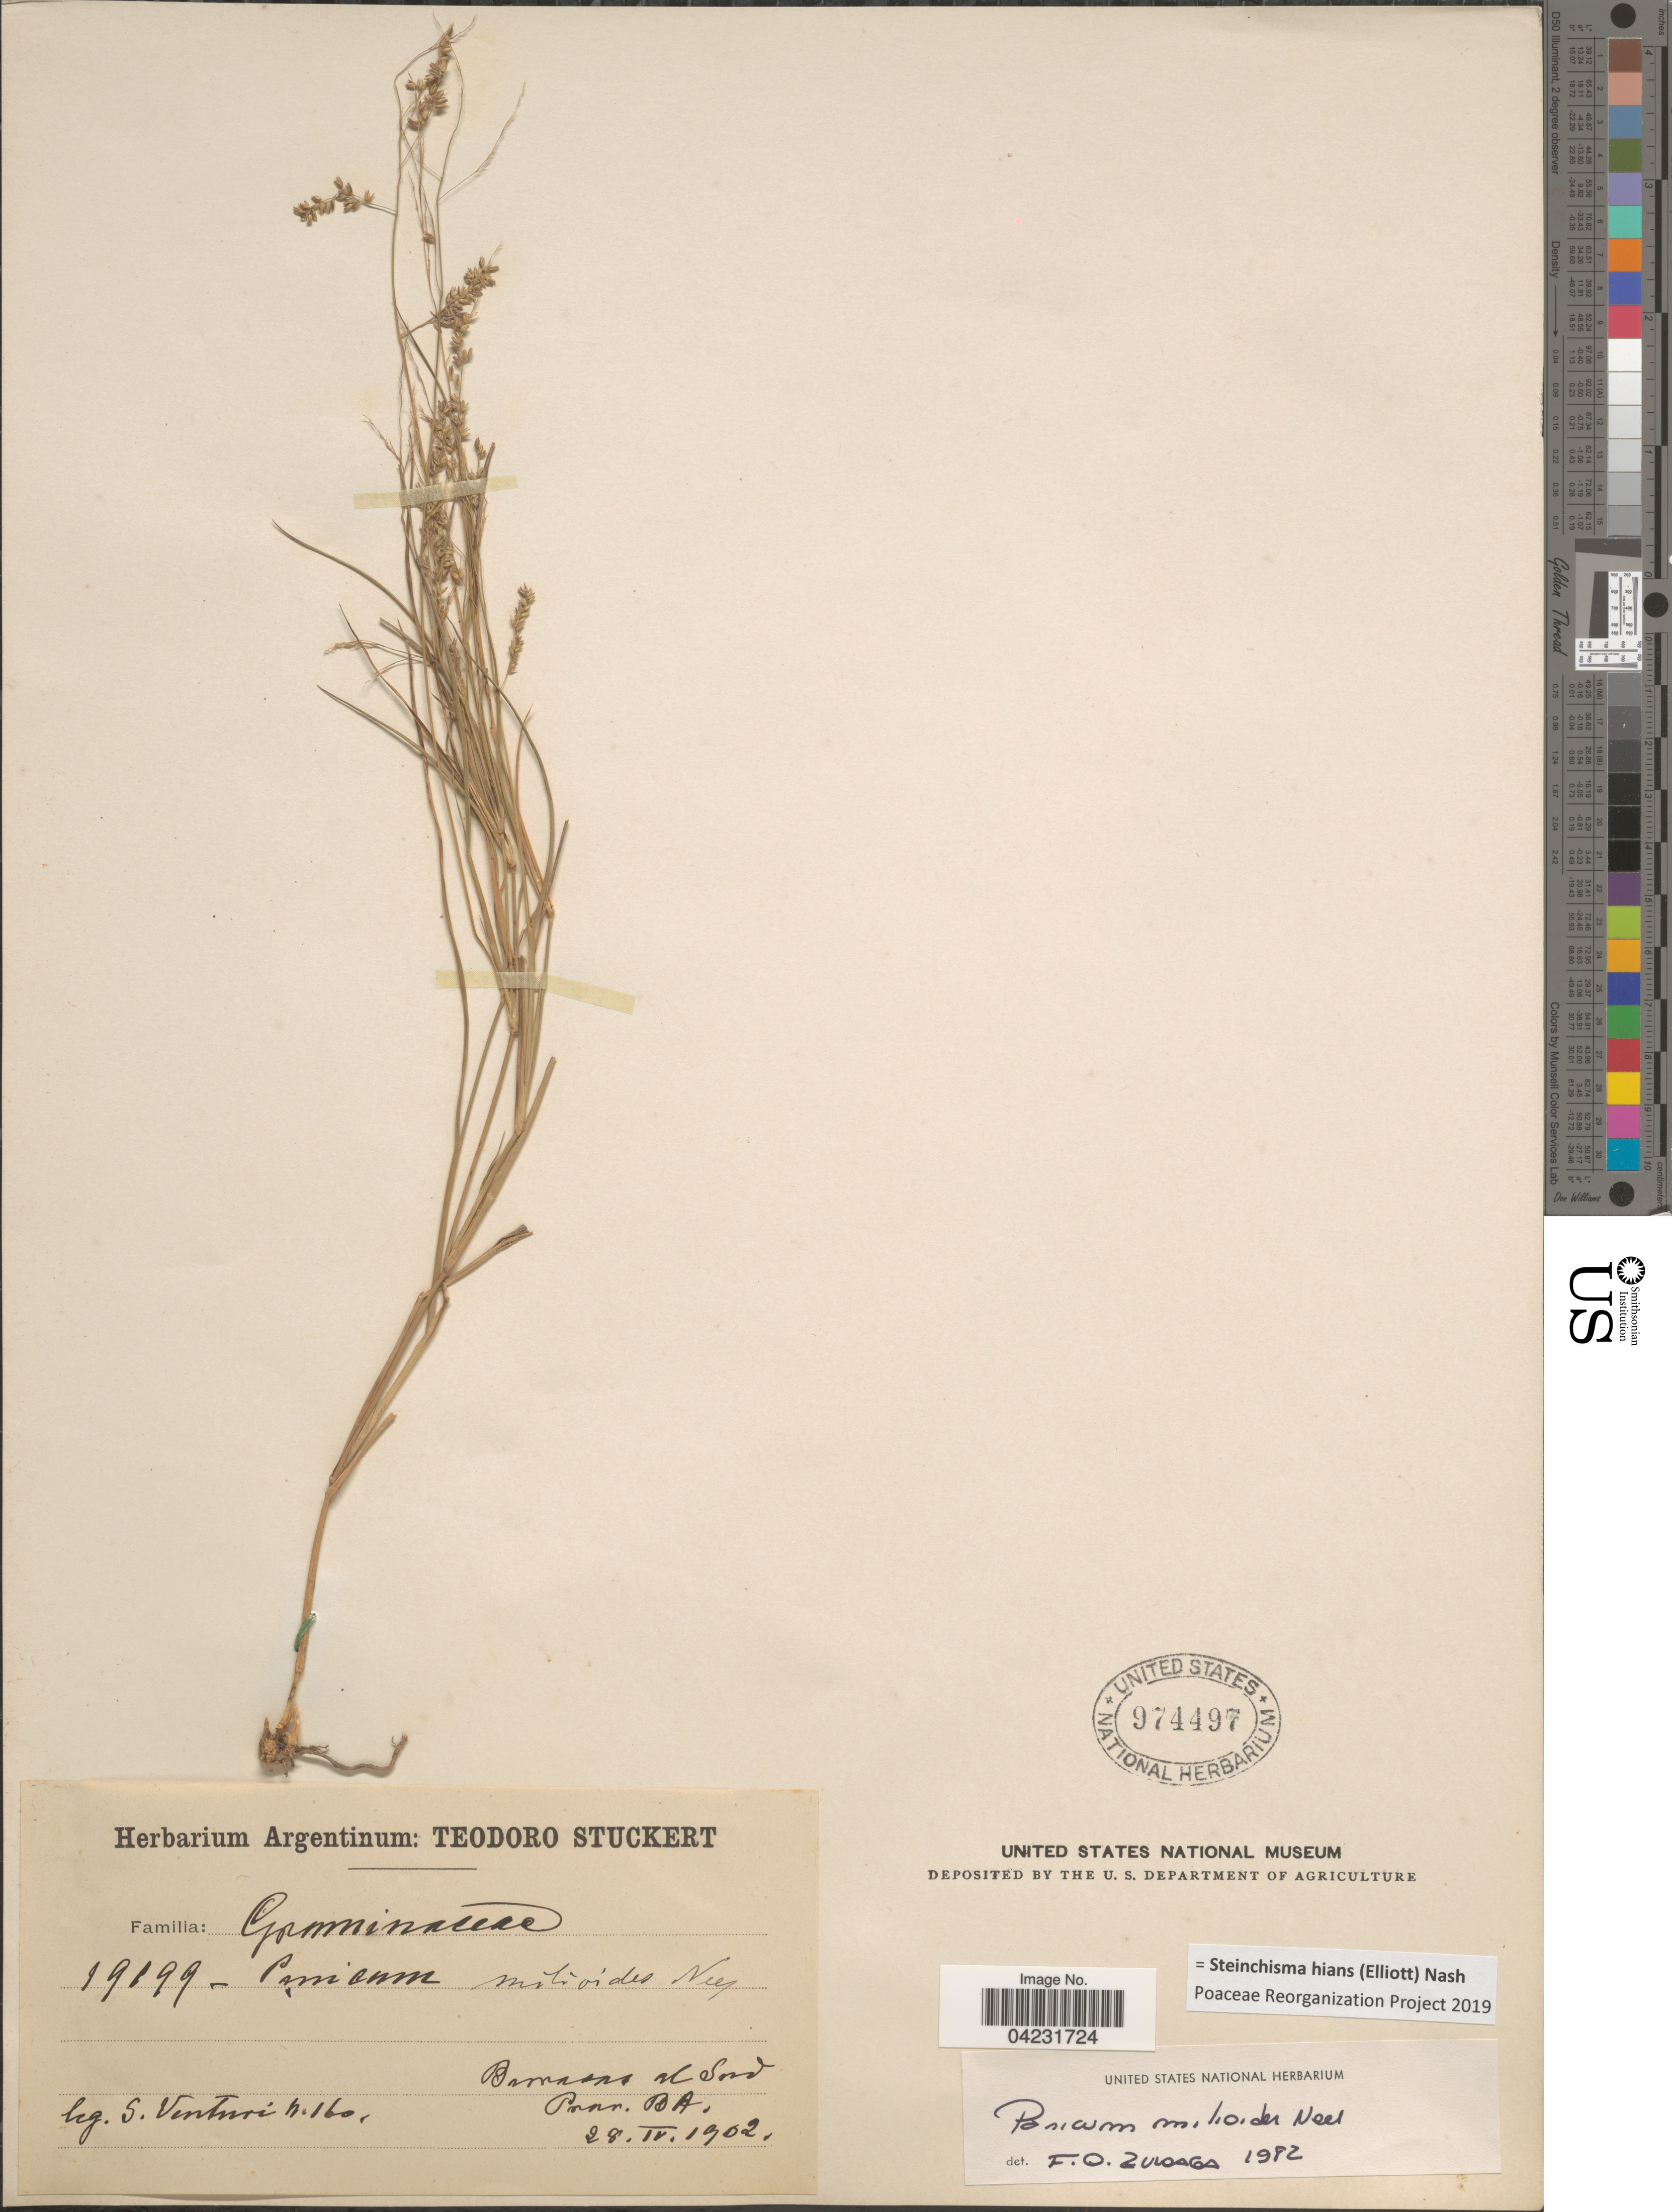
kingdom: Plantae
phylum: Tracheophyta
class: Liliopsida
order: Poales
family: Poaceae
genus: Steinchisma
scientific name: Steinchisma hians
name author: (Elliott) Nash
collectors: S. Venturi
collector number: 160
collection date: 1902-04-28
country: Argentina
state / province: Buenos Aires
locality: Barraras al Sud, Prov. B A.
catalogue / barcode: US 974497